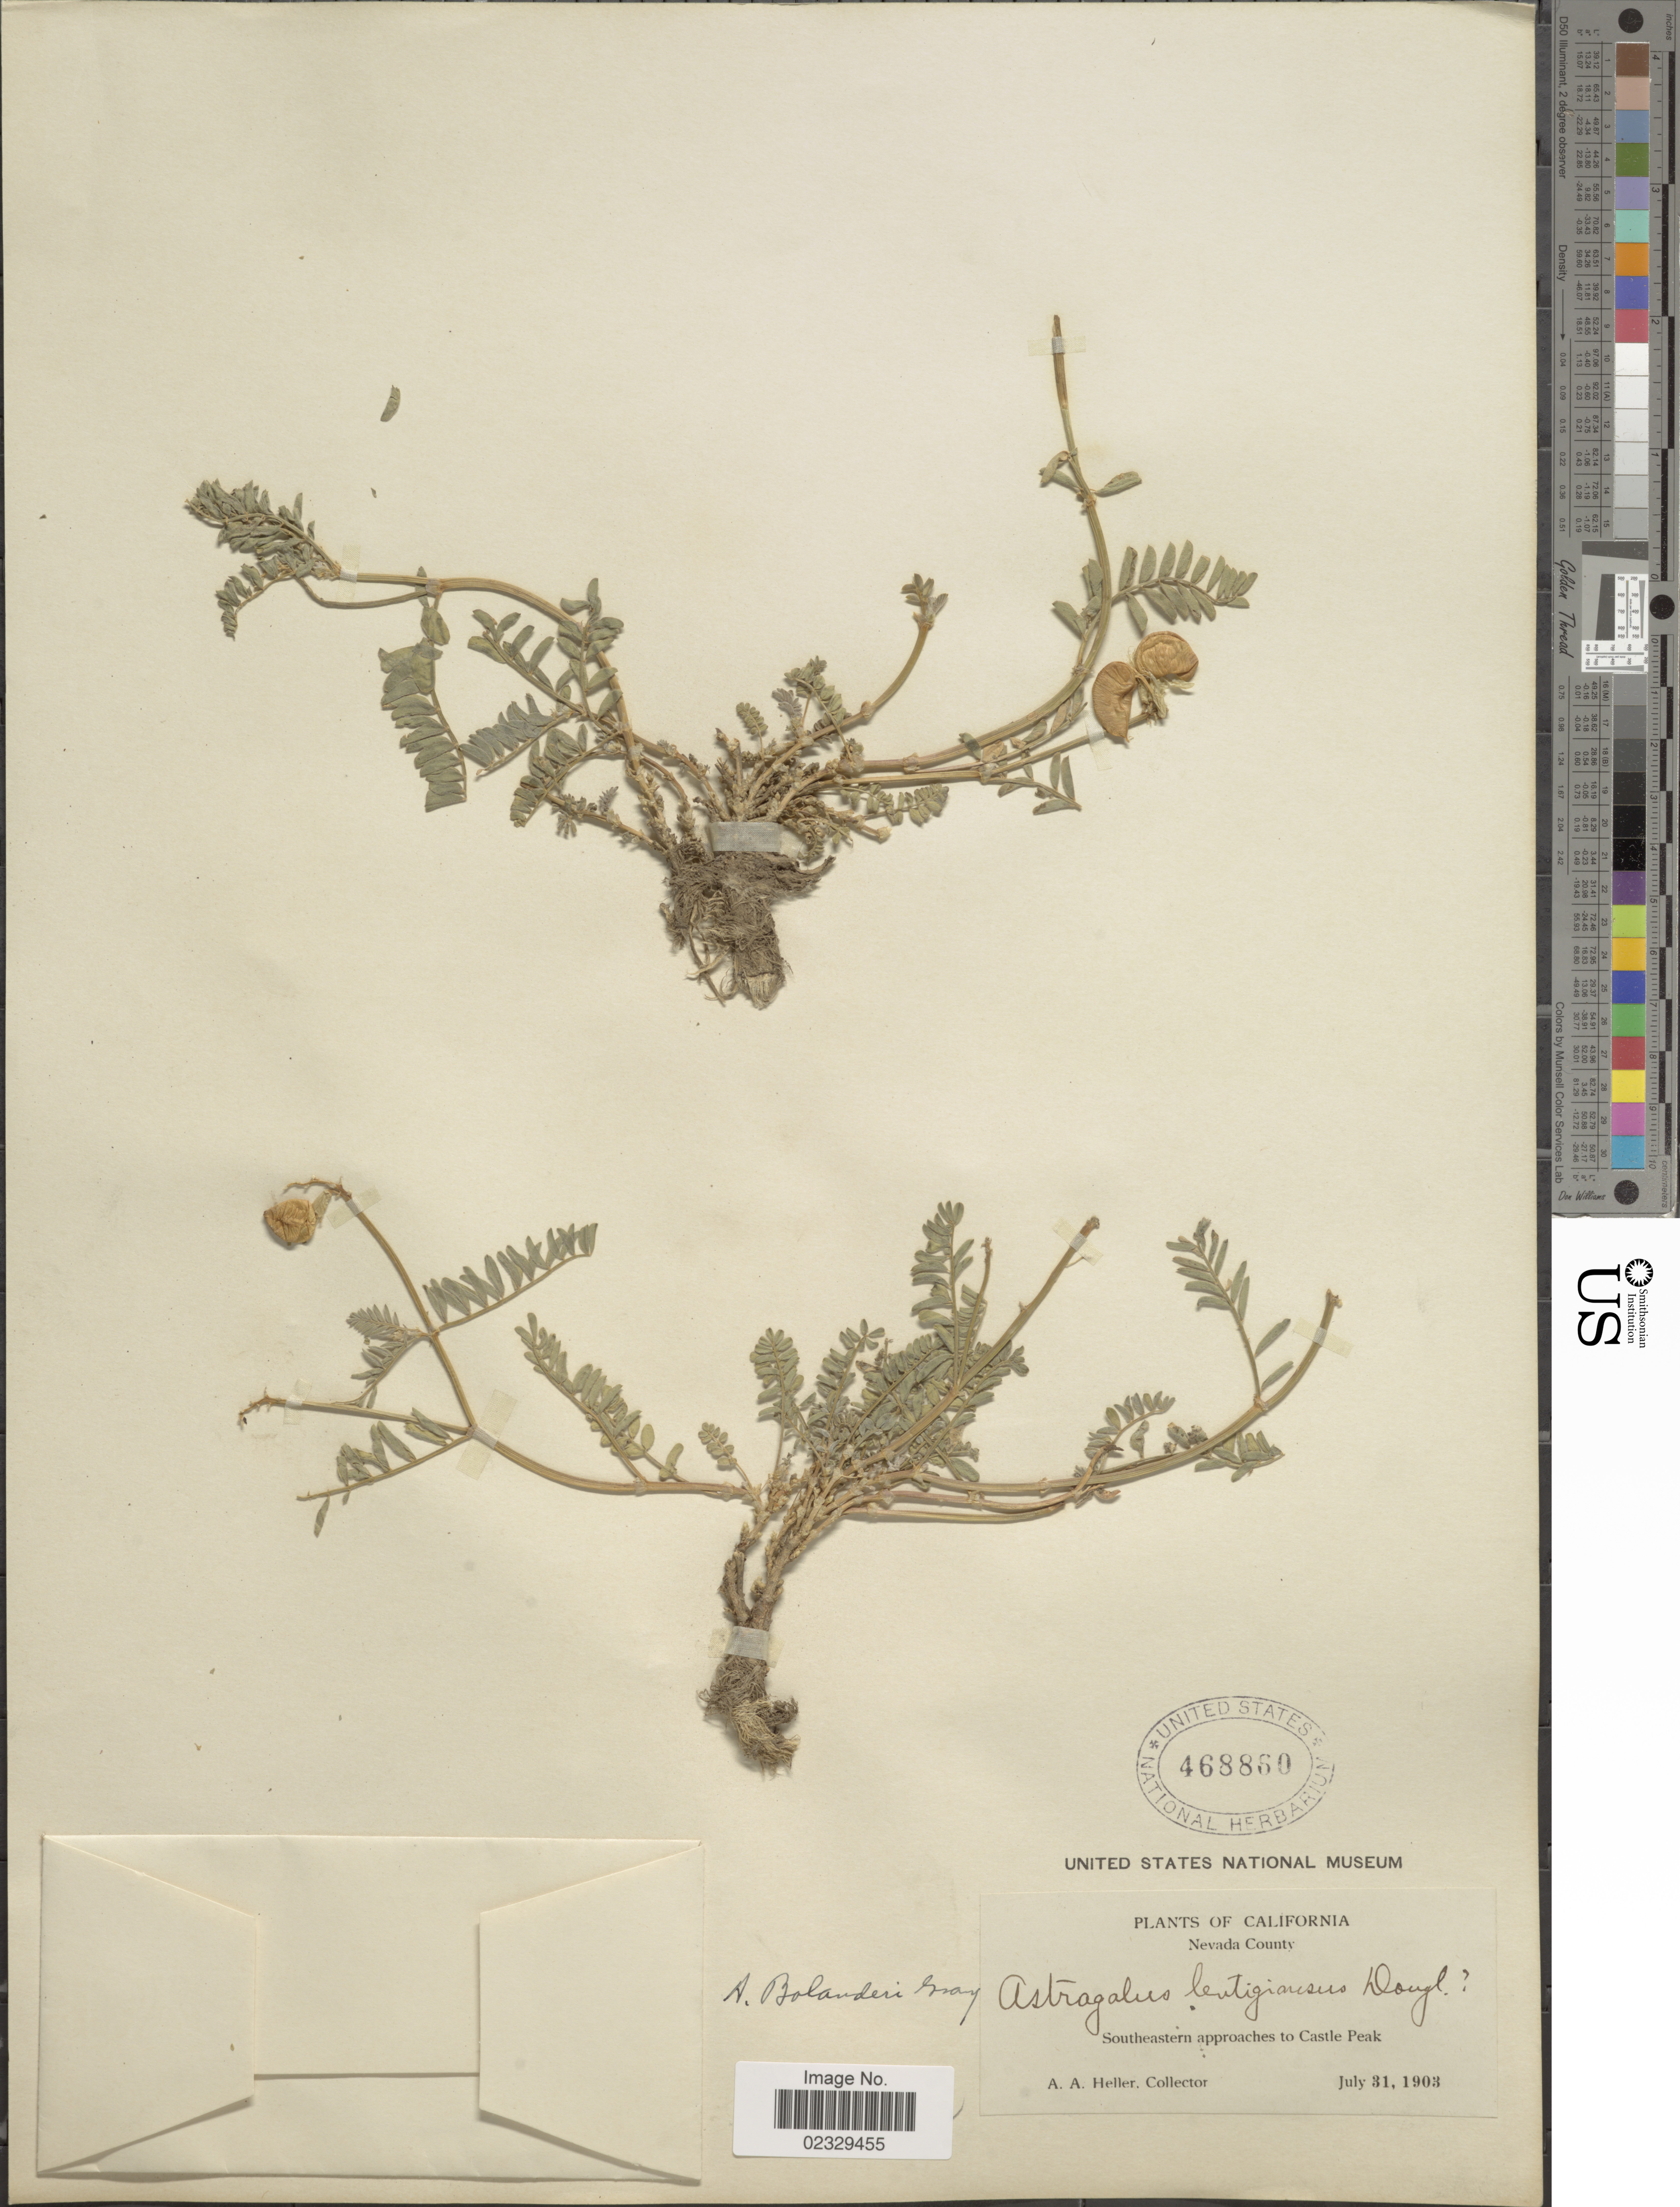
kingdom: Plantae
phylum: Tracheophyta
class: Magnoliopsida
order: Fabales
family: Fabaceae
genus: Astragalus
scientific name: Astragalus bolanderi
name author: A. Gray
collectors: A. A. Heller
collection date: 1903-07-31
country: United States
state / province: California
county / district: Nevada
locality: Nevada County. Southeastern approaches to Castle Peak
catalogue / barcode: US 468860